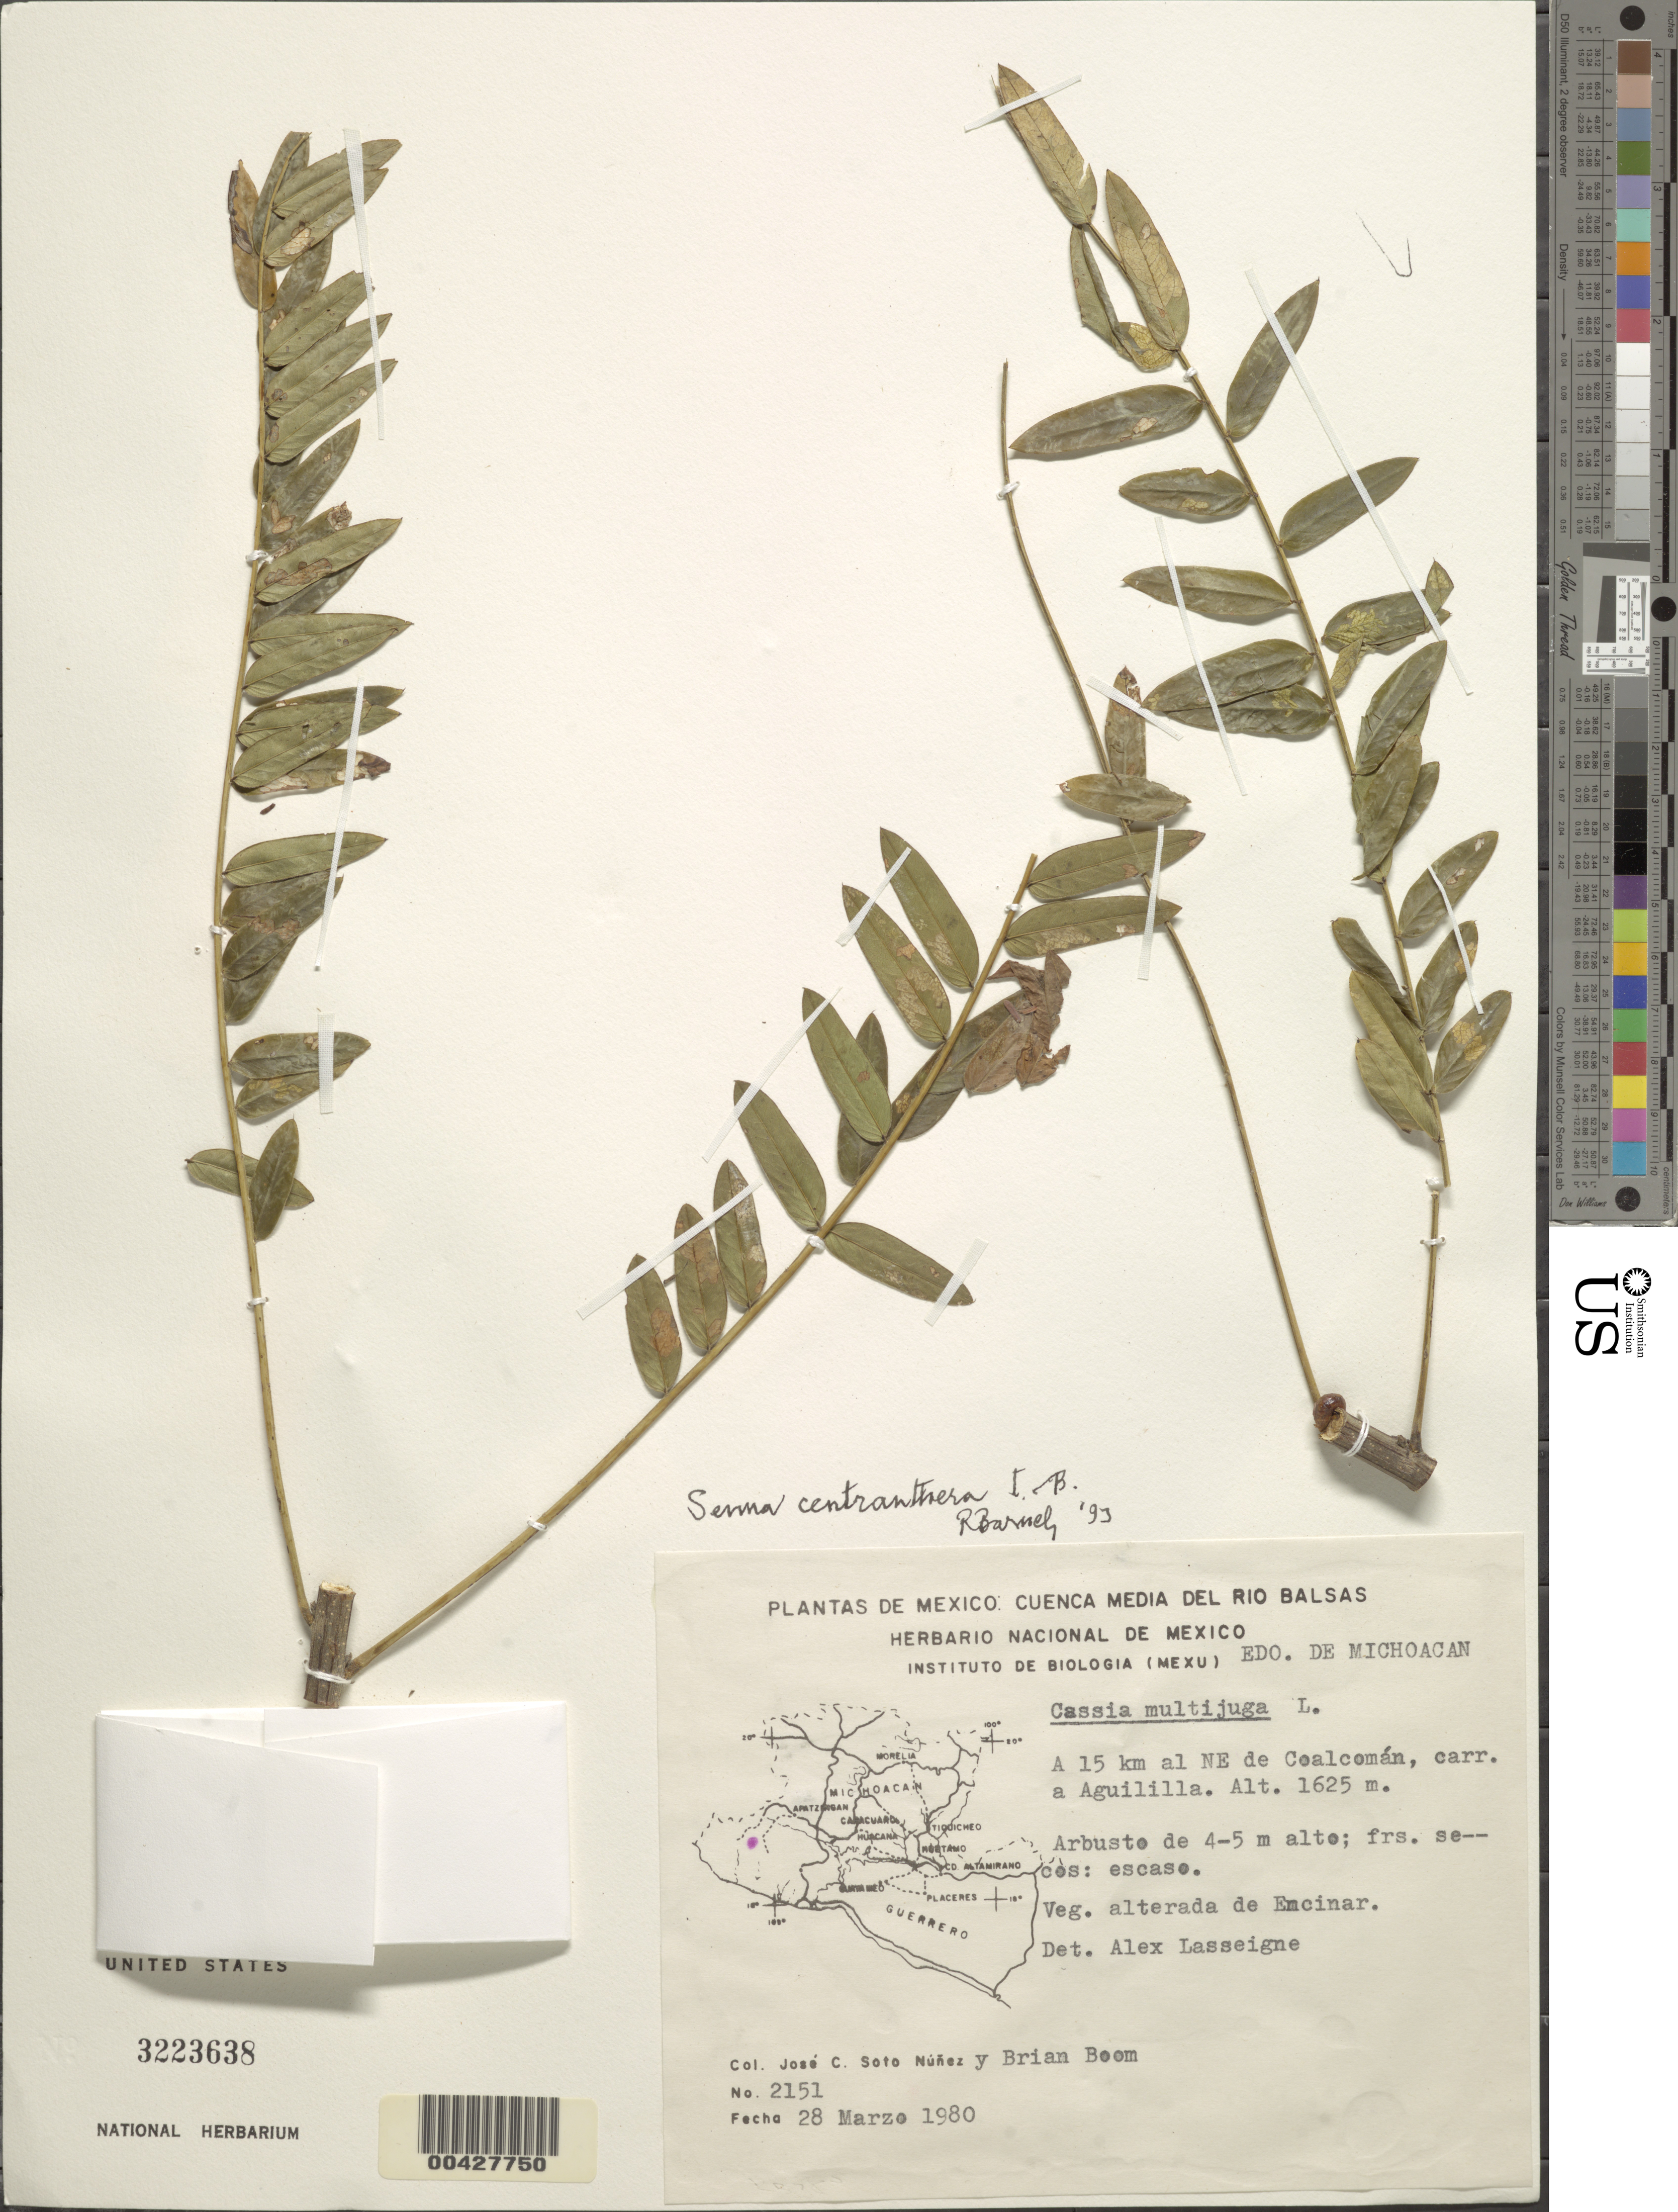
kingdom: Plantae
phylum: Tracheophyta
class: Magnoliopsida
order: Fabales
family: Fabaceae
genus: Senna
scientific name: Senna centranthera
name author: H.S. Irwin & Barneby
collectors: J. Soto & B. M. Boom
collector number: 2151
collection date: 1980-03-28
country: Mexico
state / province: Michoacán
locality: Edo. de Michoacan. Mexico: Cuenca Media del Rio Balsas. A 15 km al NE de Coalcoman, Carr. a Aguililla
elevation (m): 1625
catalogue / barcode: US 3223638